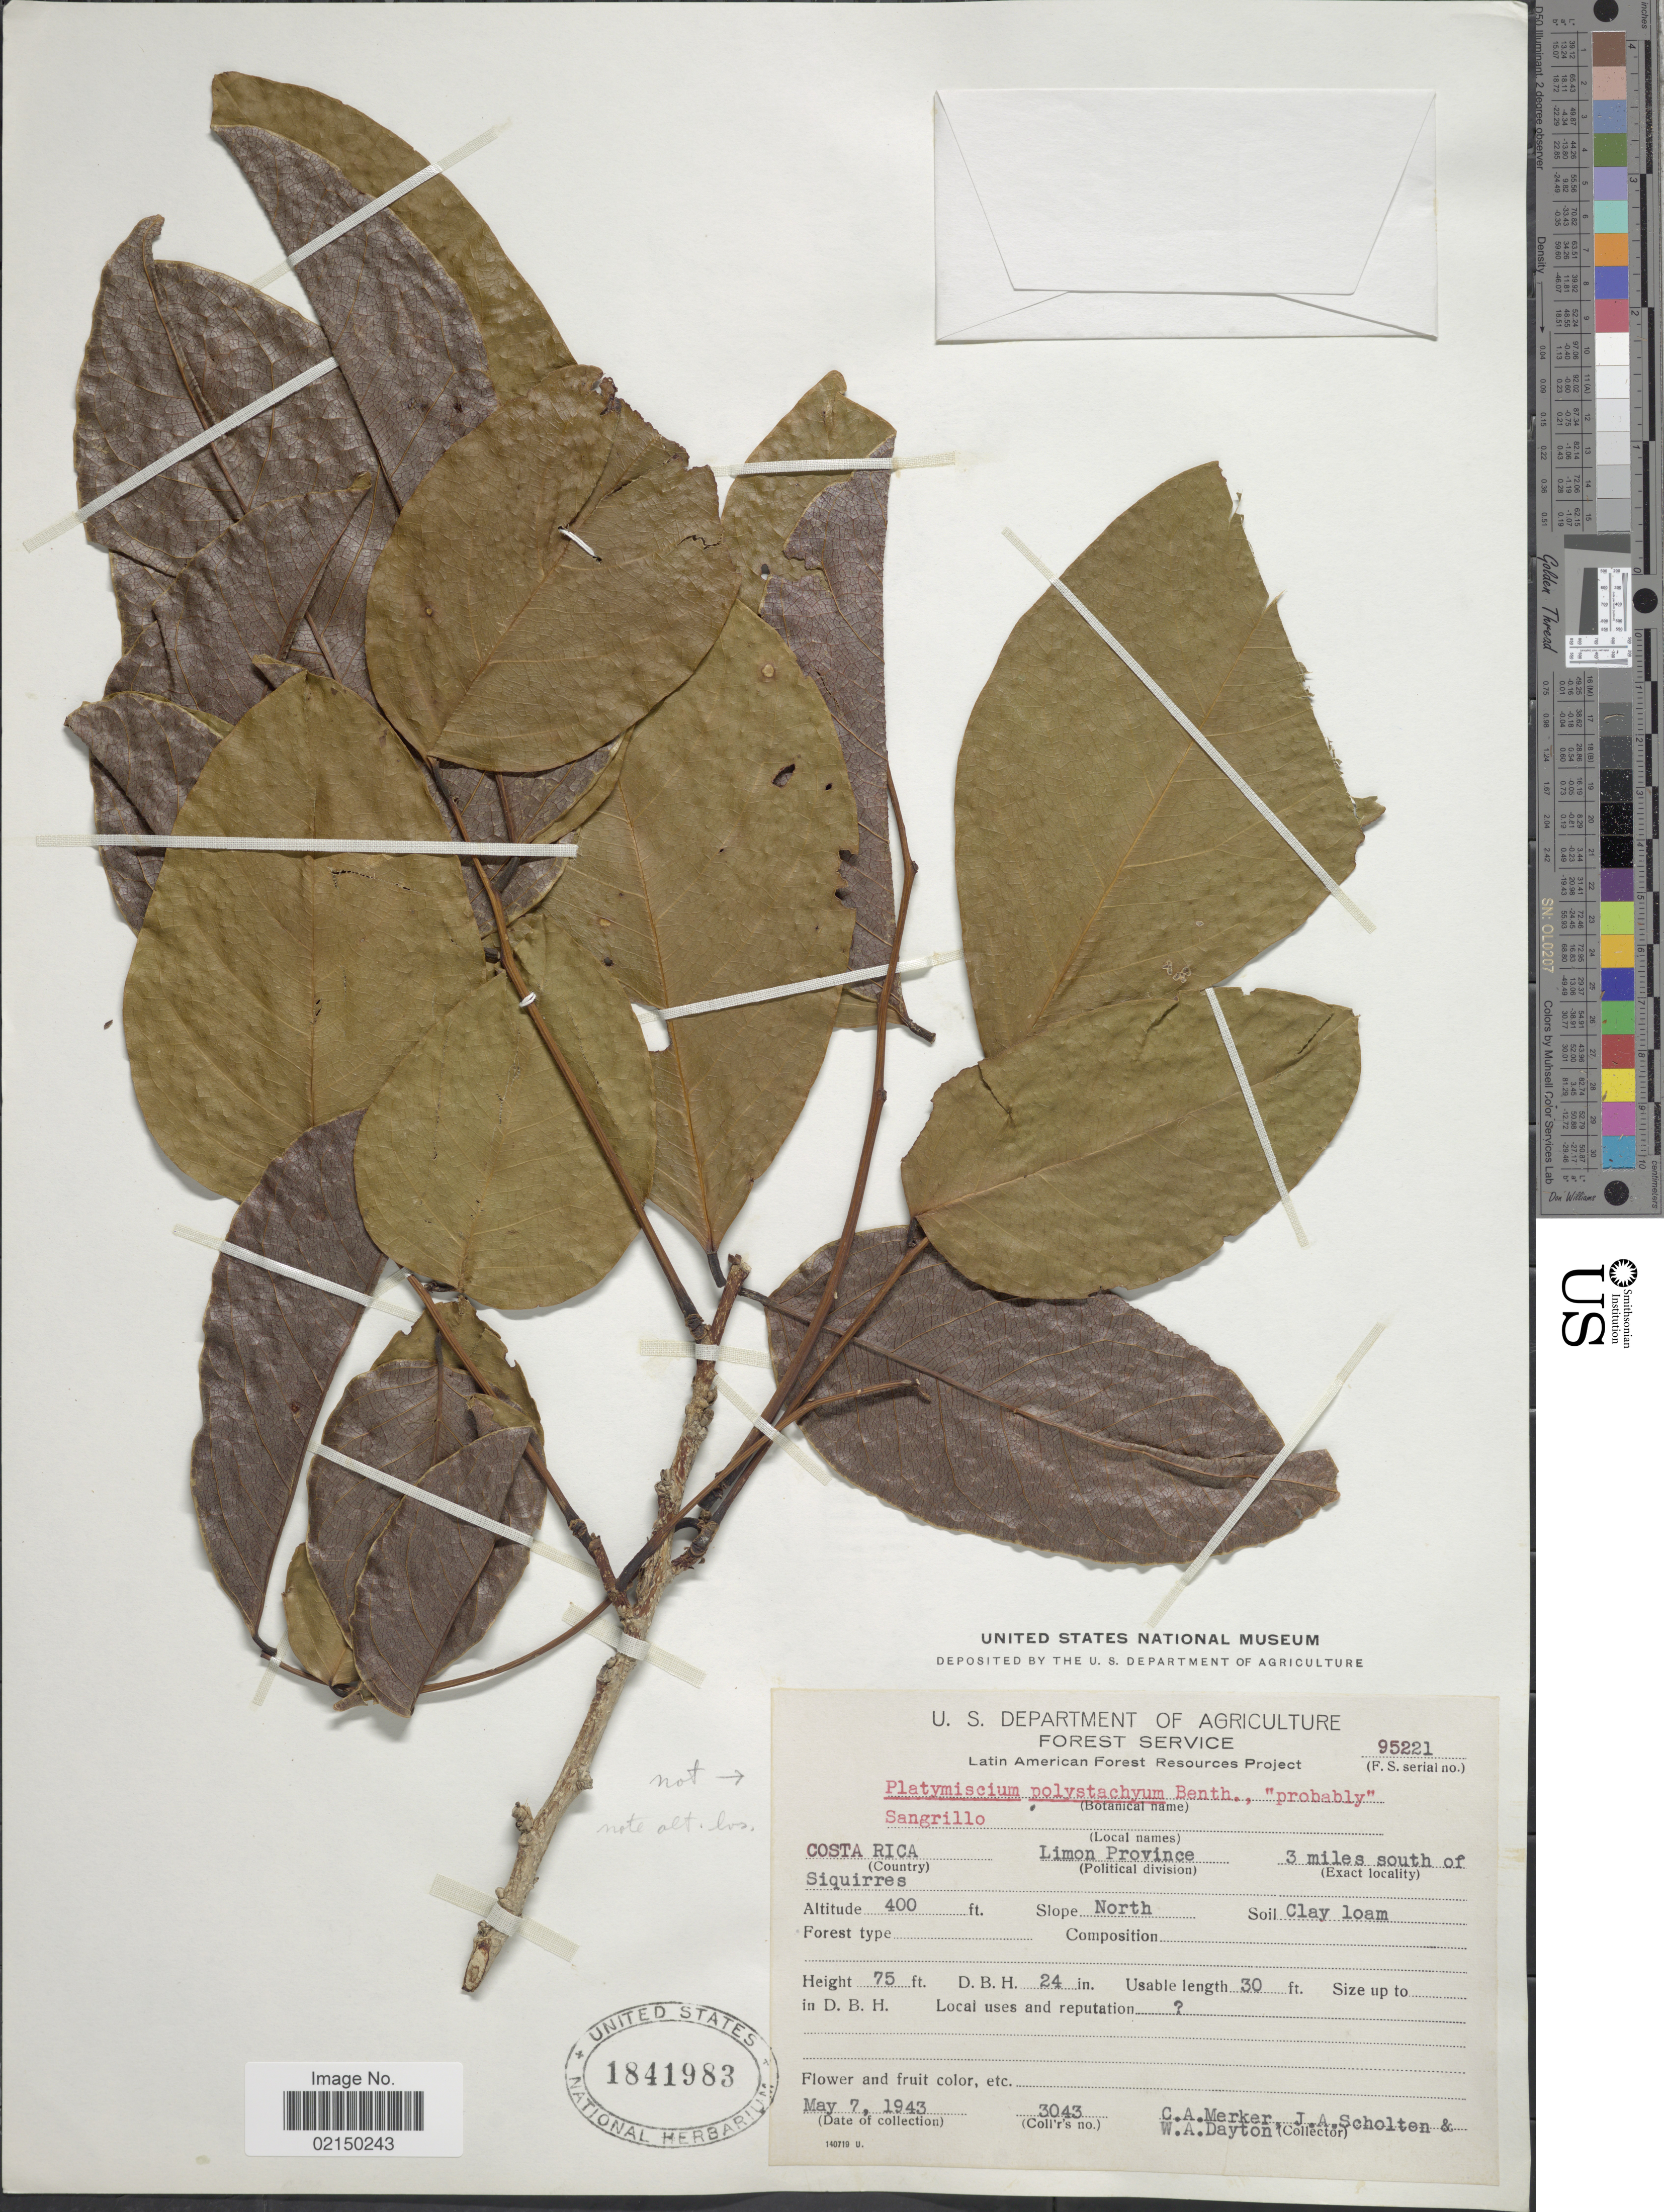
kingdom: Plantae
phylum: Tracheophyta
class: Magnoliopsida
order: Fabales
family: Fabaceae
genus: Pterocarpus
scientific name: Pterocarpus rohrii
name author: Vahl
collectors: C. Merker, J. Scholten & W. Dayton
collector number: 95221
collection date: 1943-05-07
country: Costa Rica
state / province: Limón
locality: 3 miles south of Siquirres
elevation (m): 122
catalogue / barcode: US 1841983